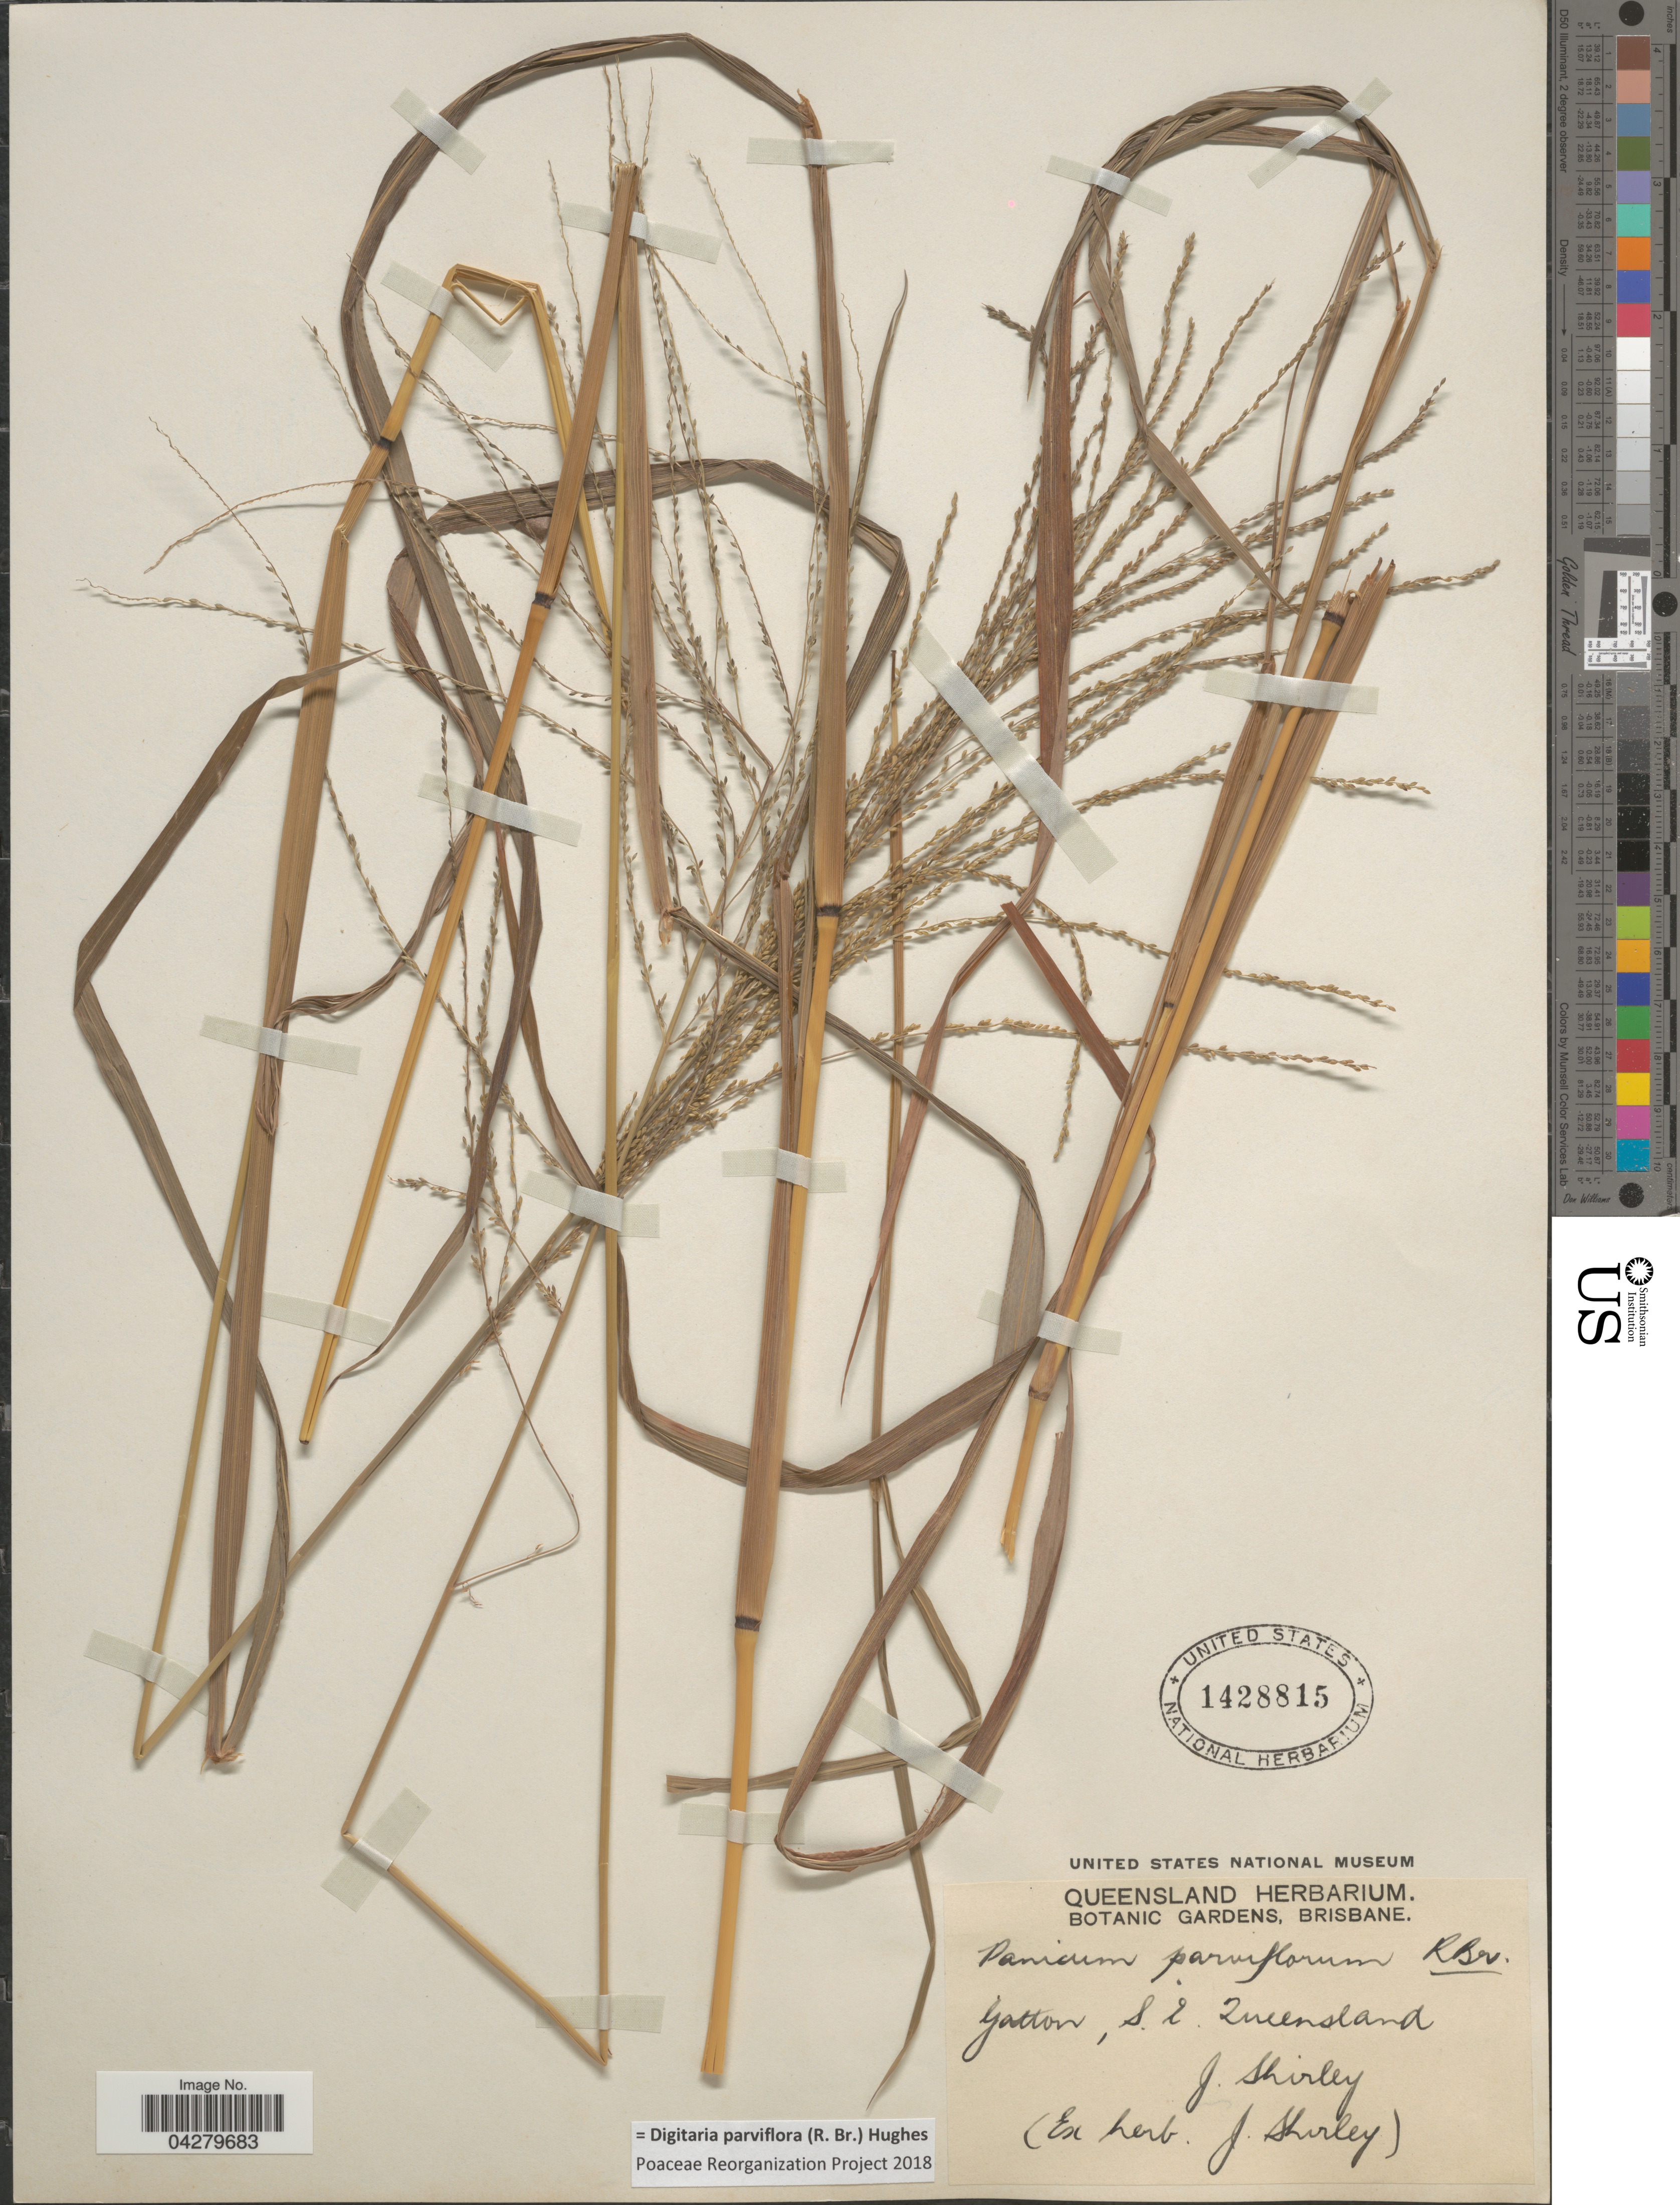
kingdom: Plantae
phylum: Tracheophyta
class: Liliopsida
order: Poales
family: Poaceae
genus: Digitaria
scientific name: Digitaria parviflora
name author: (R. Br.) Hughes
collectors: J. Shirley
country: Australia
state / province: Queensland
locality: Gatton, S. E. Queensland.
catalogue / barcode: US 1428815